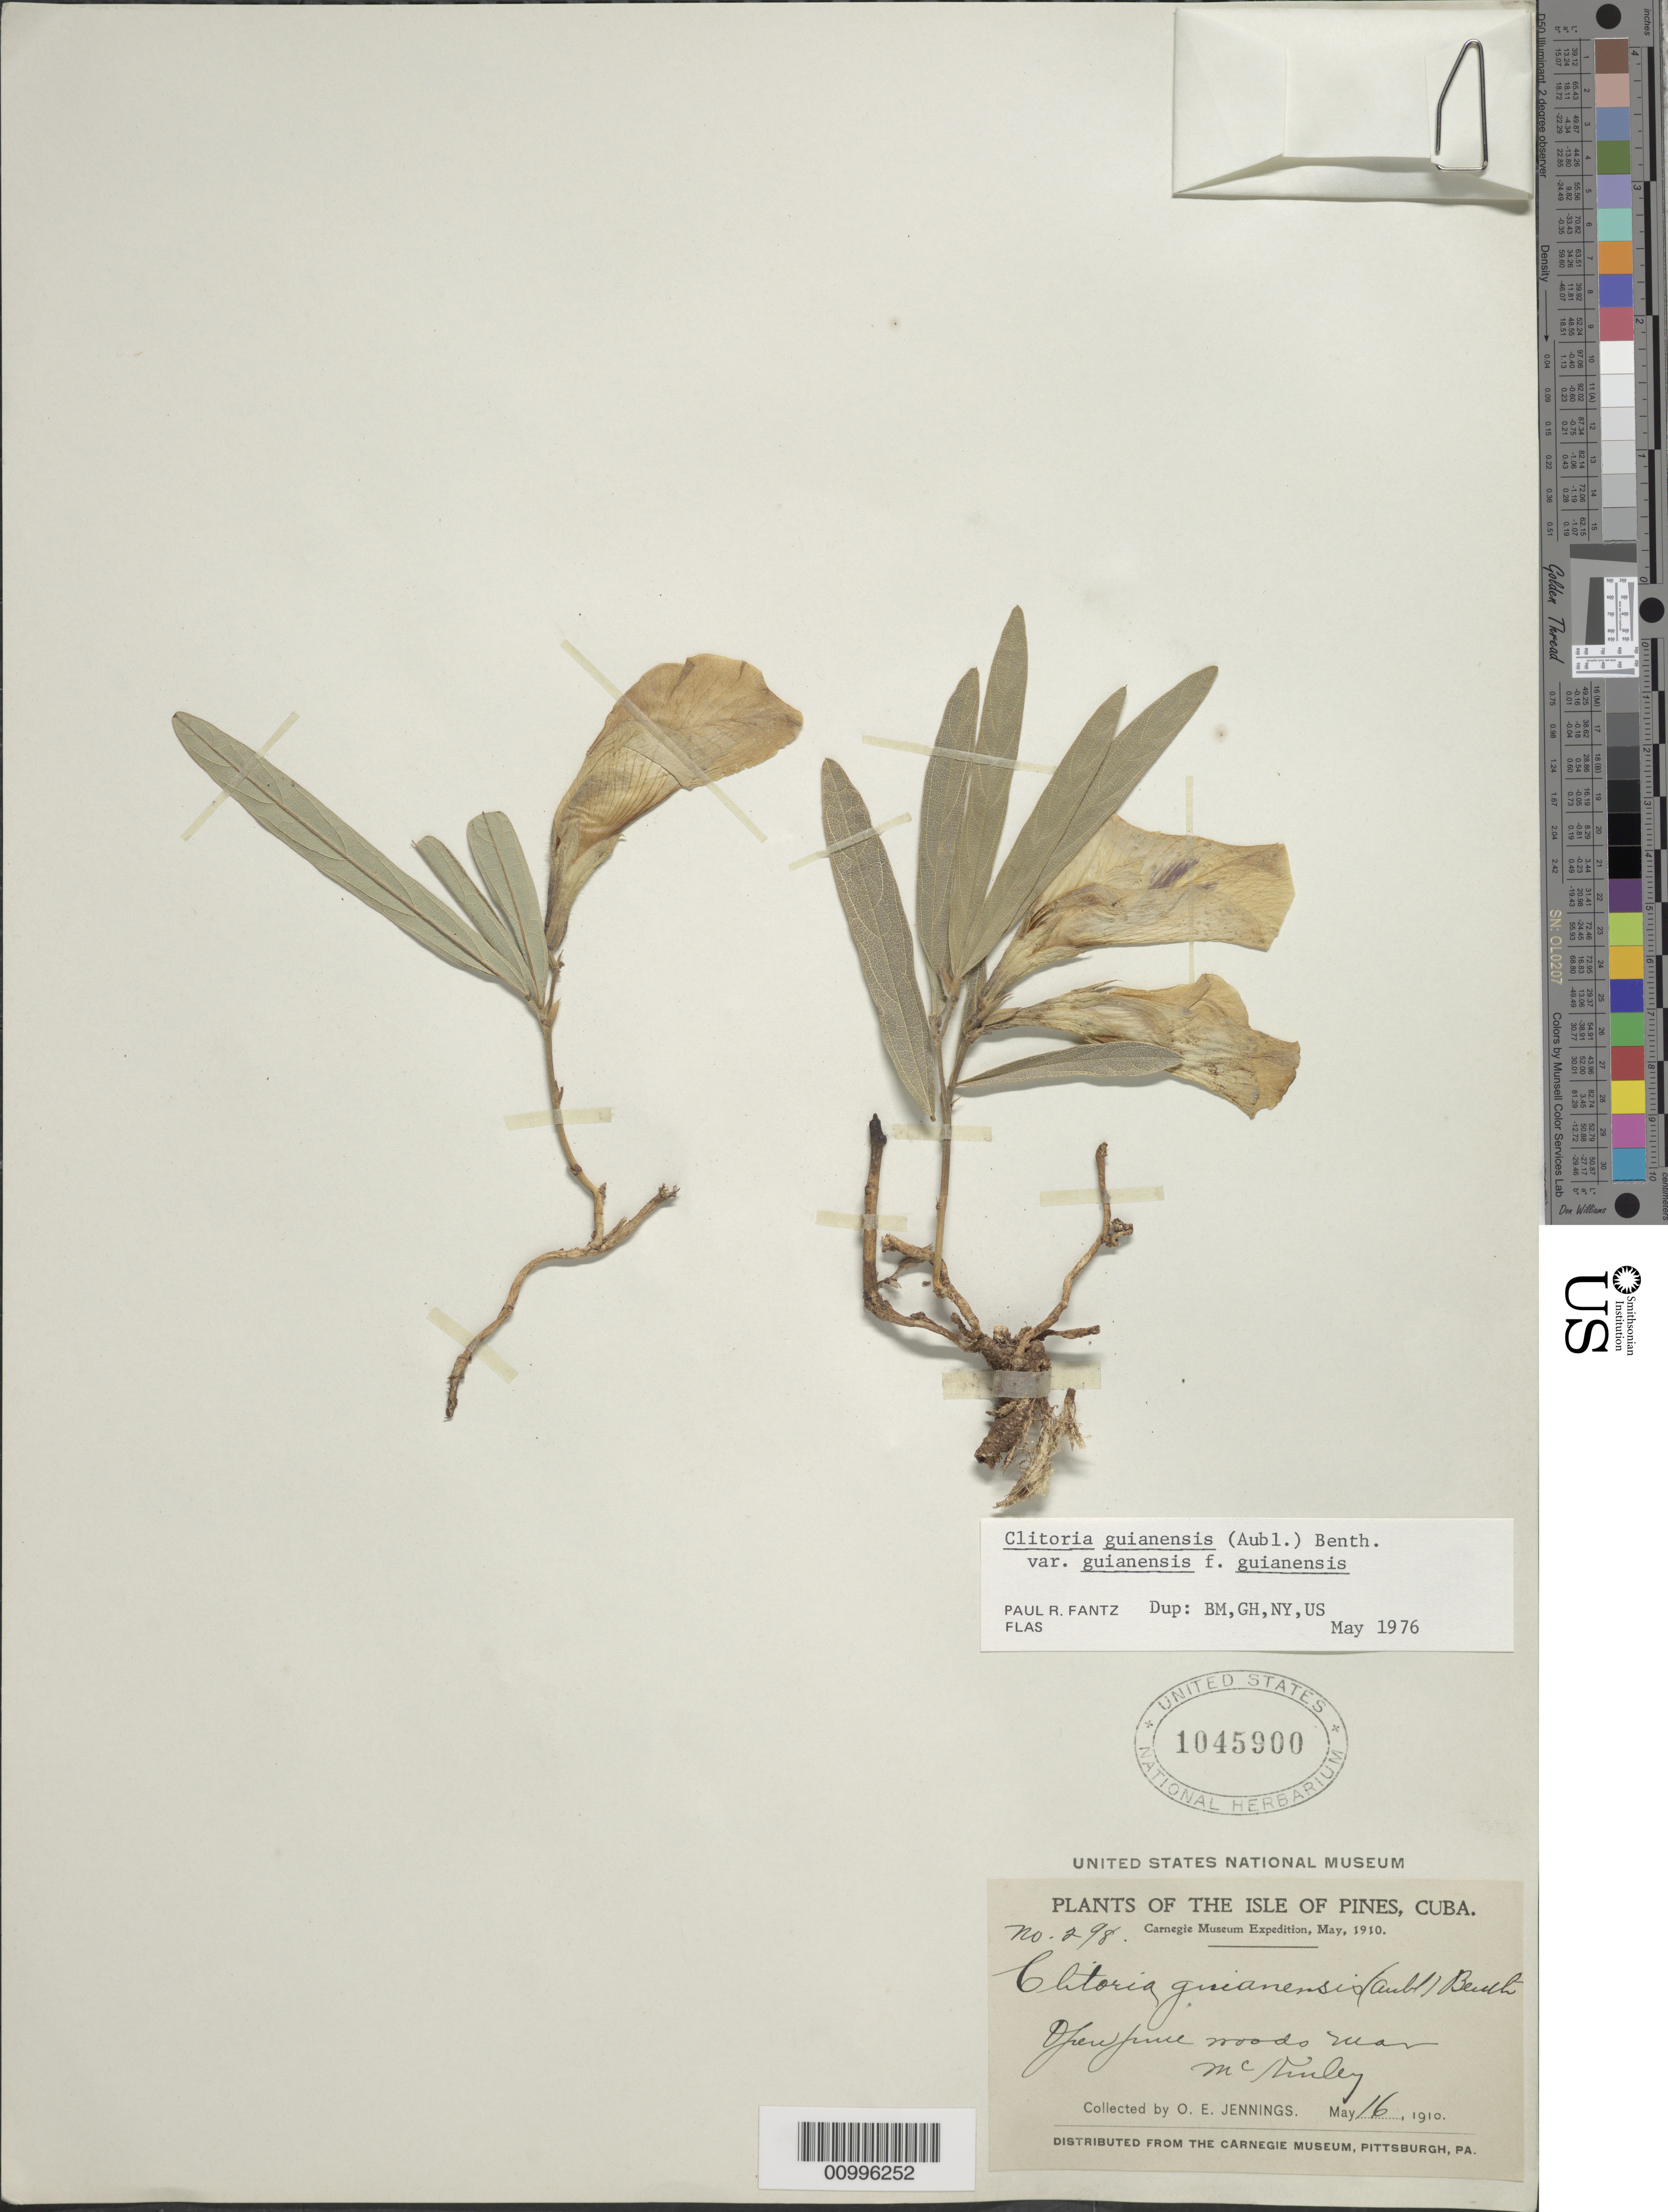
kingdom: Plantae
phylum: Tracheophyta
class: Magnoliopsida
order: Fabales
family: Fabaceae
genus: Clitoria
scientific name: Clitoria guianensis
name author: (Aubl.) Benth.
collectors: O. E. Jennings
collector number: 298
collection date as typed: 16 May 1910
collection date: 1910-05-16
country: Cuba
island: Isla de la Juventud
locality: Isle of Pines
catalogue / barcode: US 1045900